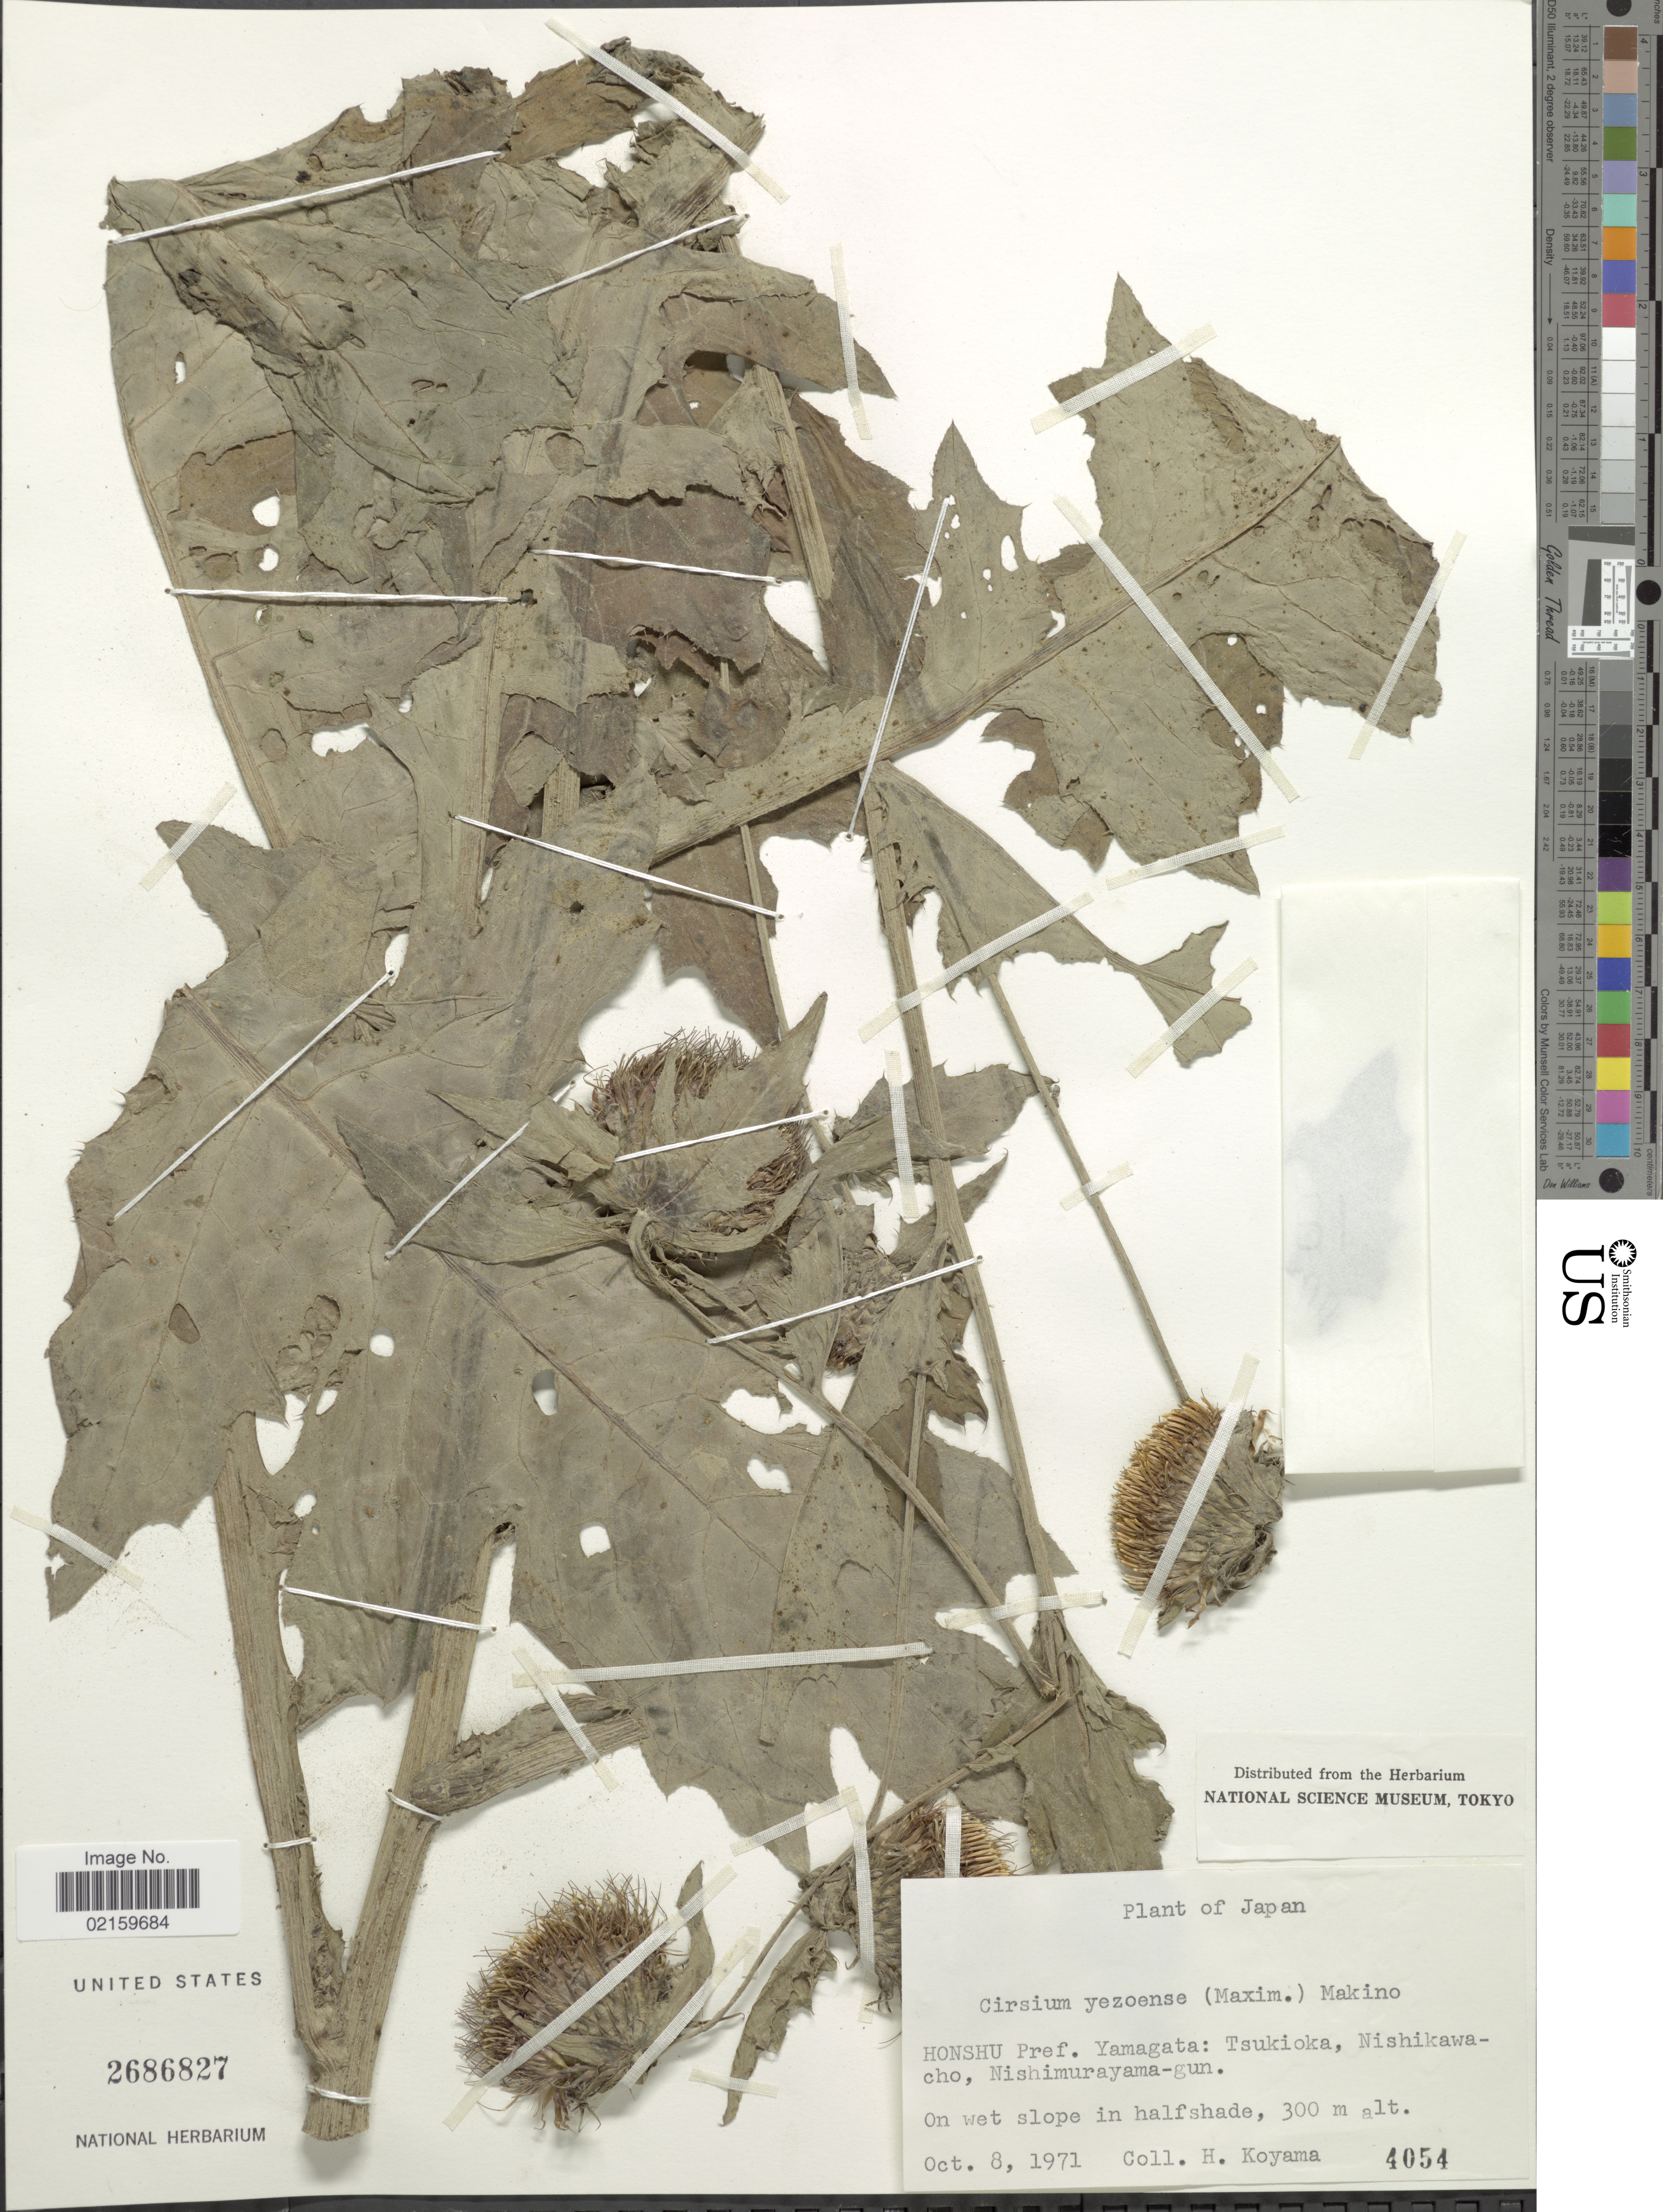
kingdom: Plantae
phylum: Tracheophyta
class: Magnoliopsida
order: Asterales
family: Asteraceae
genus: Cirsium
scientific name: Cirsium yezoense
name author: (Maxim.) Makino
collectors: H. Koyama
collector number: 4054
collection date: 1971-10-08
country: Japan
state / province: Yamagata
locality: Honshu Pref. Yamagata: Tsukioka, Nishikawa-cho, Nishimurayama-gun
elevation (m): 300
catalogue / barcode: US 2686827